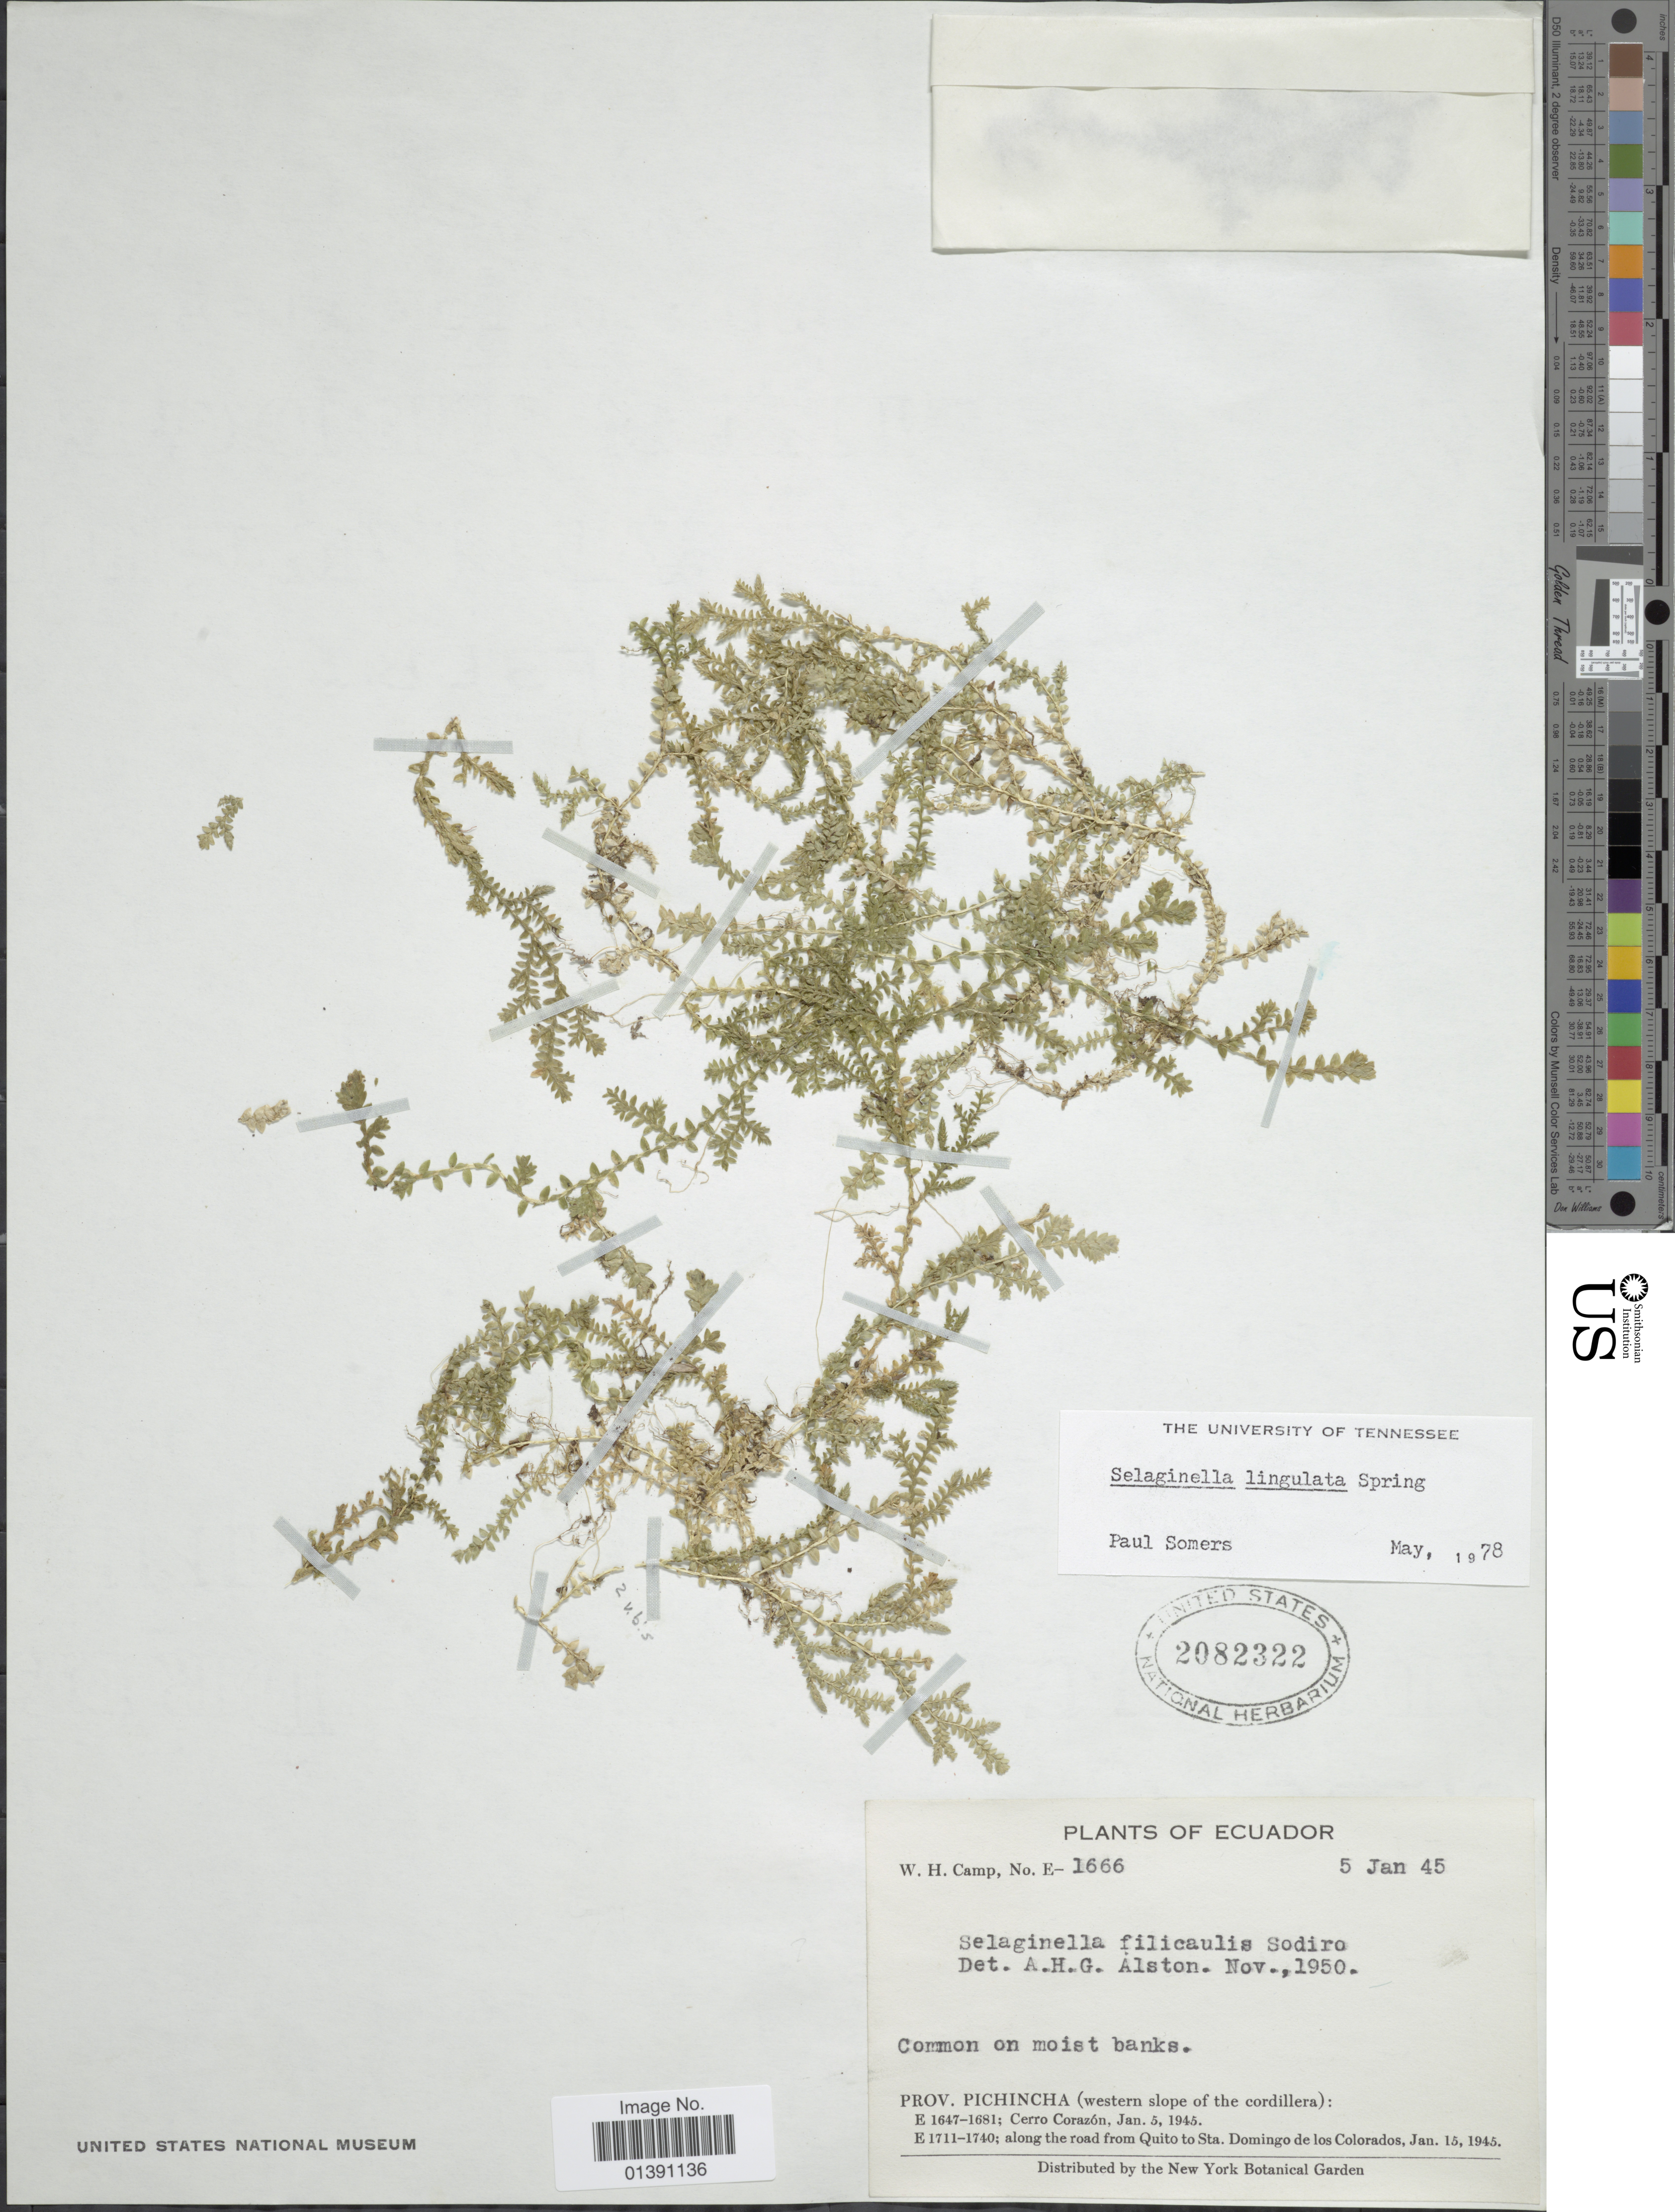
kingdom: Plantae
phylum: Tracheophyta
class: Lycopodiopsida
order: Selaginellales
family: Selaginellaceae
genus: Selaginella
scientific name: Selaginella lingulata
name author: Spring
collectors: W. H. Camp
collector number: E-1666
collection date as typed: Transcribed d/m/y: 5/1/45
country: Ecuador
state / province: Pichincha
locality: (western slope of the cordillera), E 1647-1681; Cerro Corazón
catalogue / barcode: US 2082322